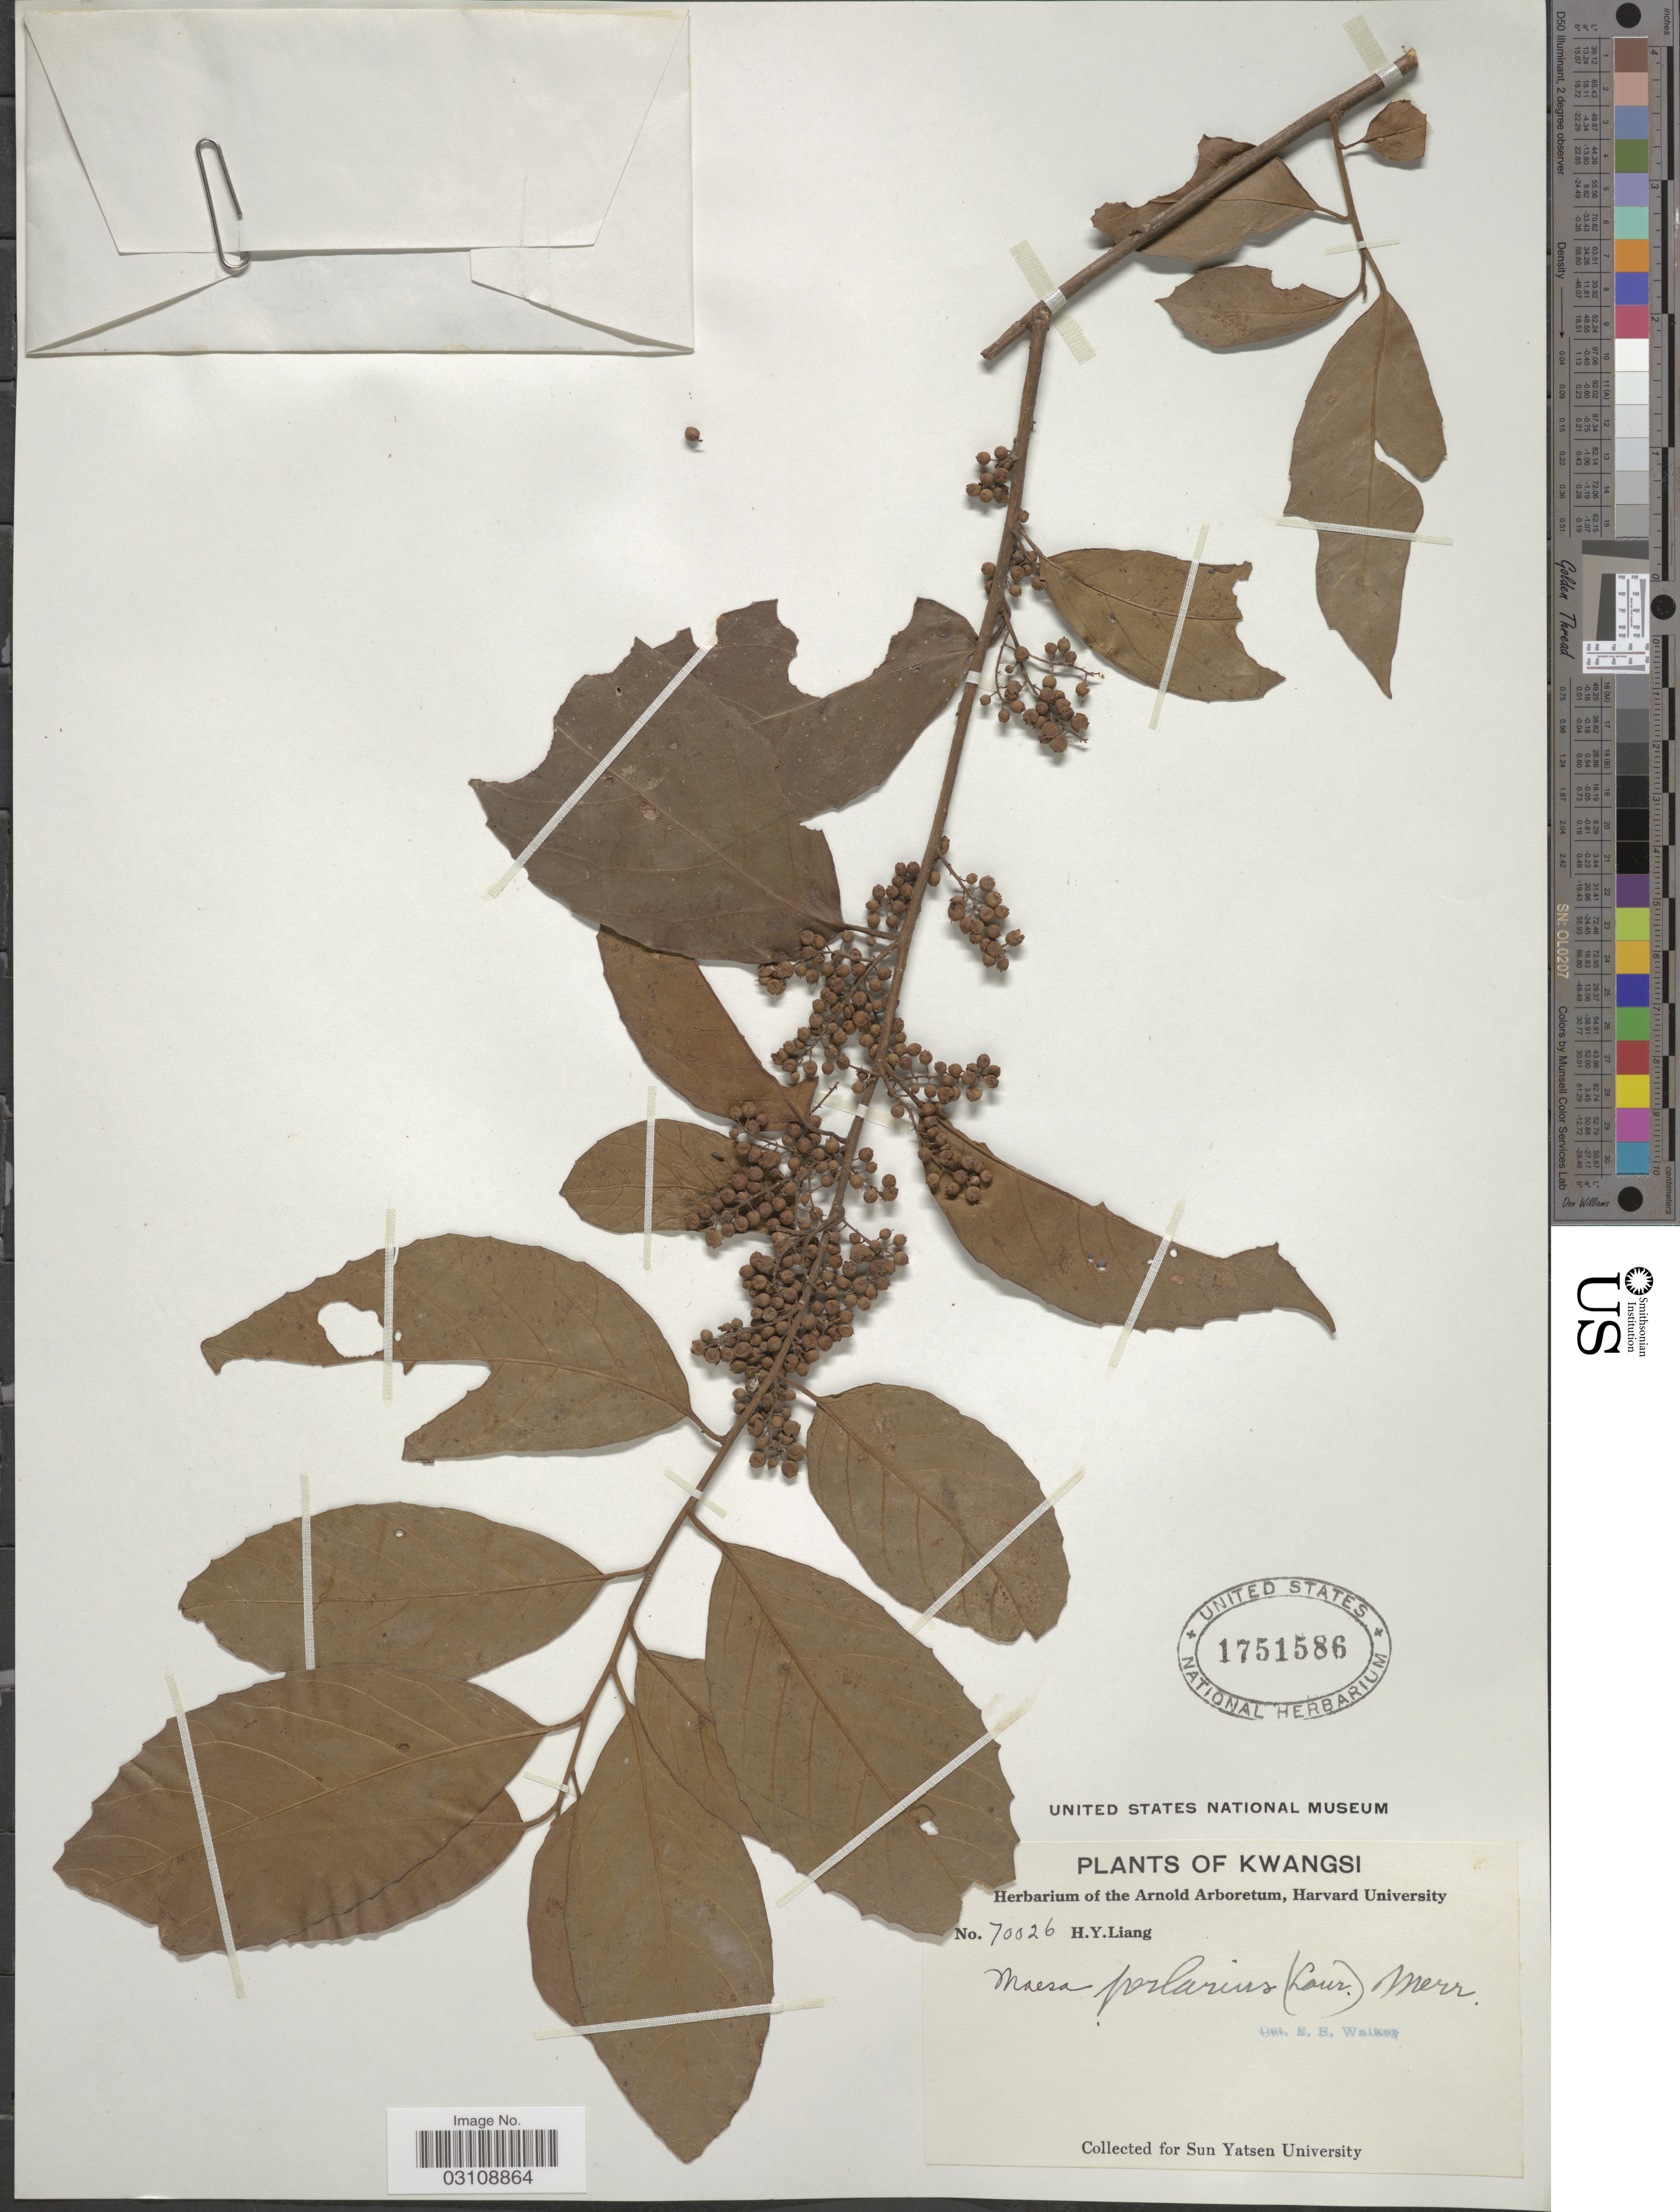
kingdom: Plantae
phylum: Tracheophyta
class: Magnoliopsida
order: Ericales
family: Primulaceae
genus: Maesa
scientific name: Maesa perlaria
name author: (Lour.) Merr.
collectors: H. Y. Liang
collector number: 70026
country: China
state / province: Guangxi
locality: Kwangsi.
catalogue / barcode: US 1751586